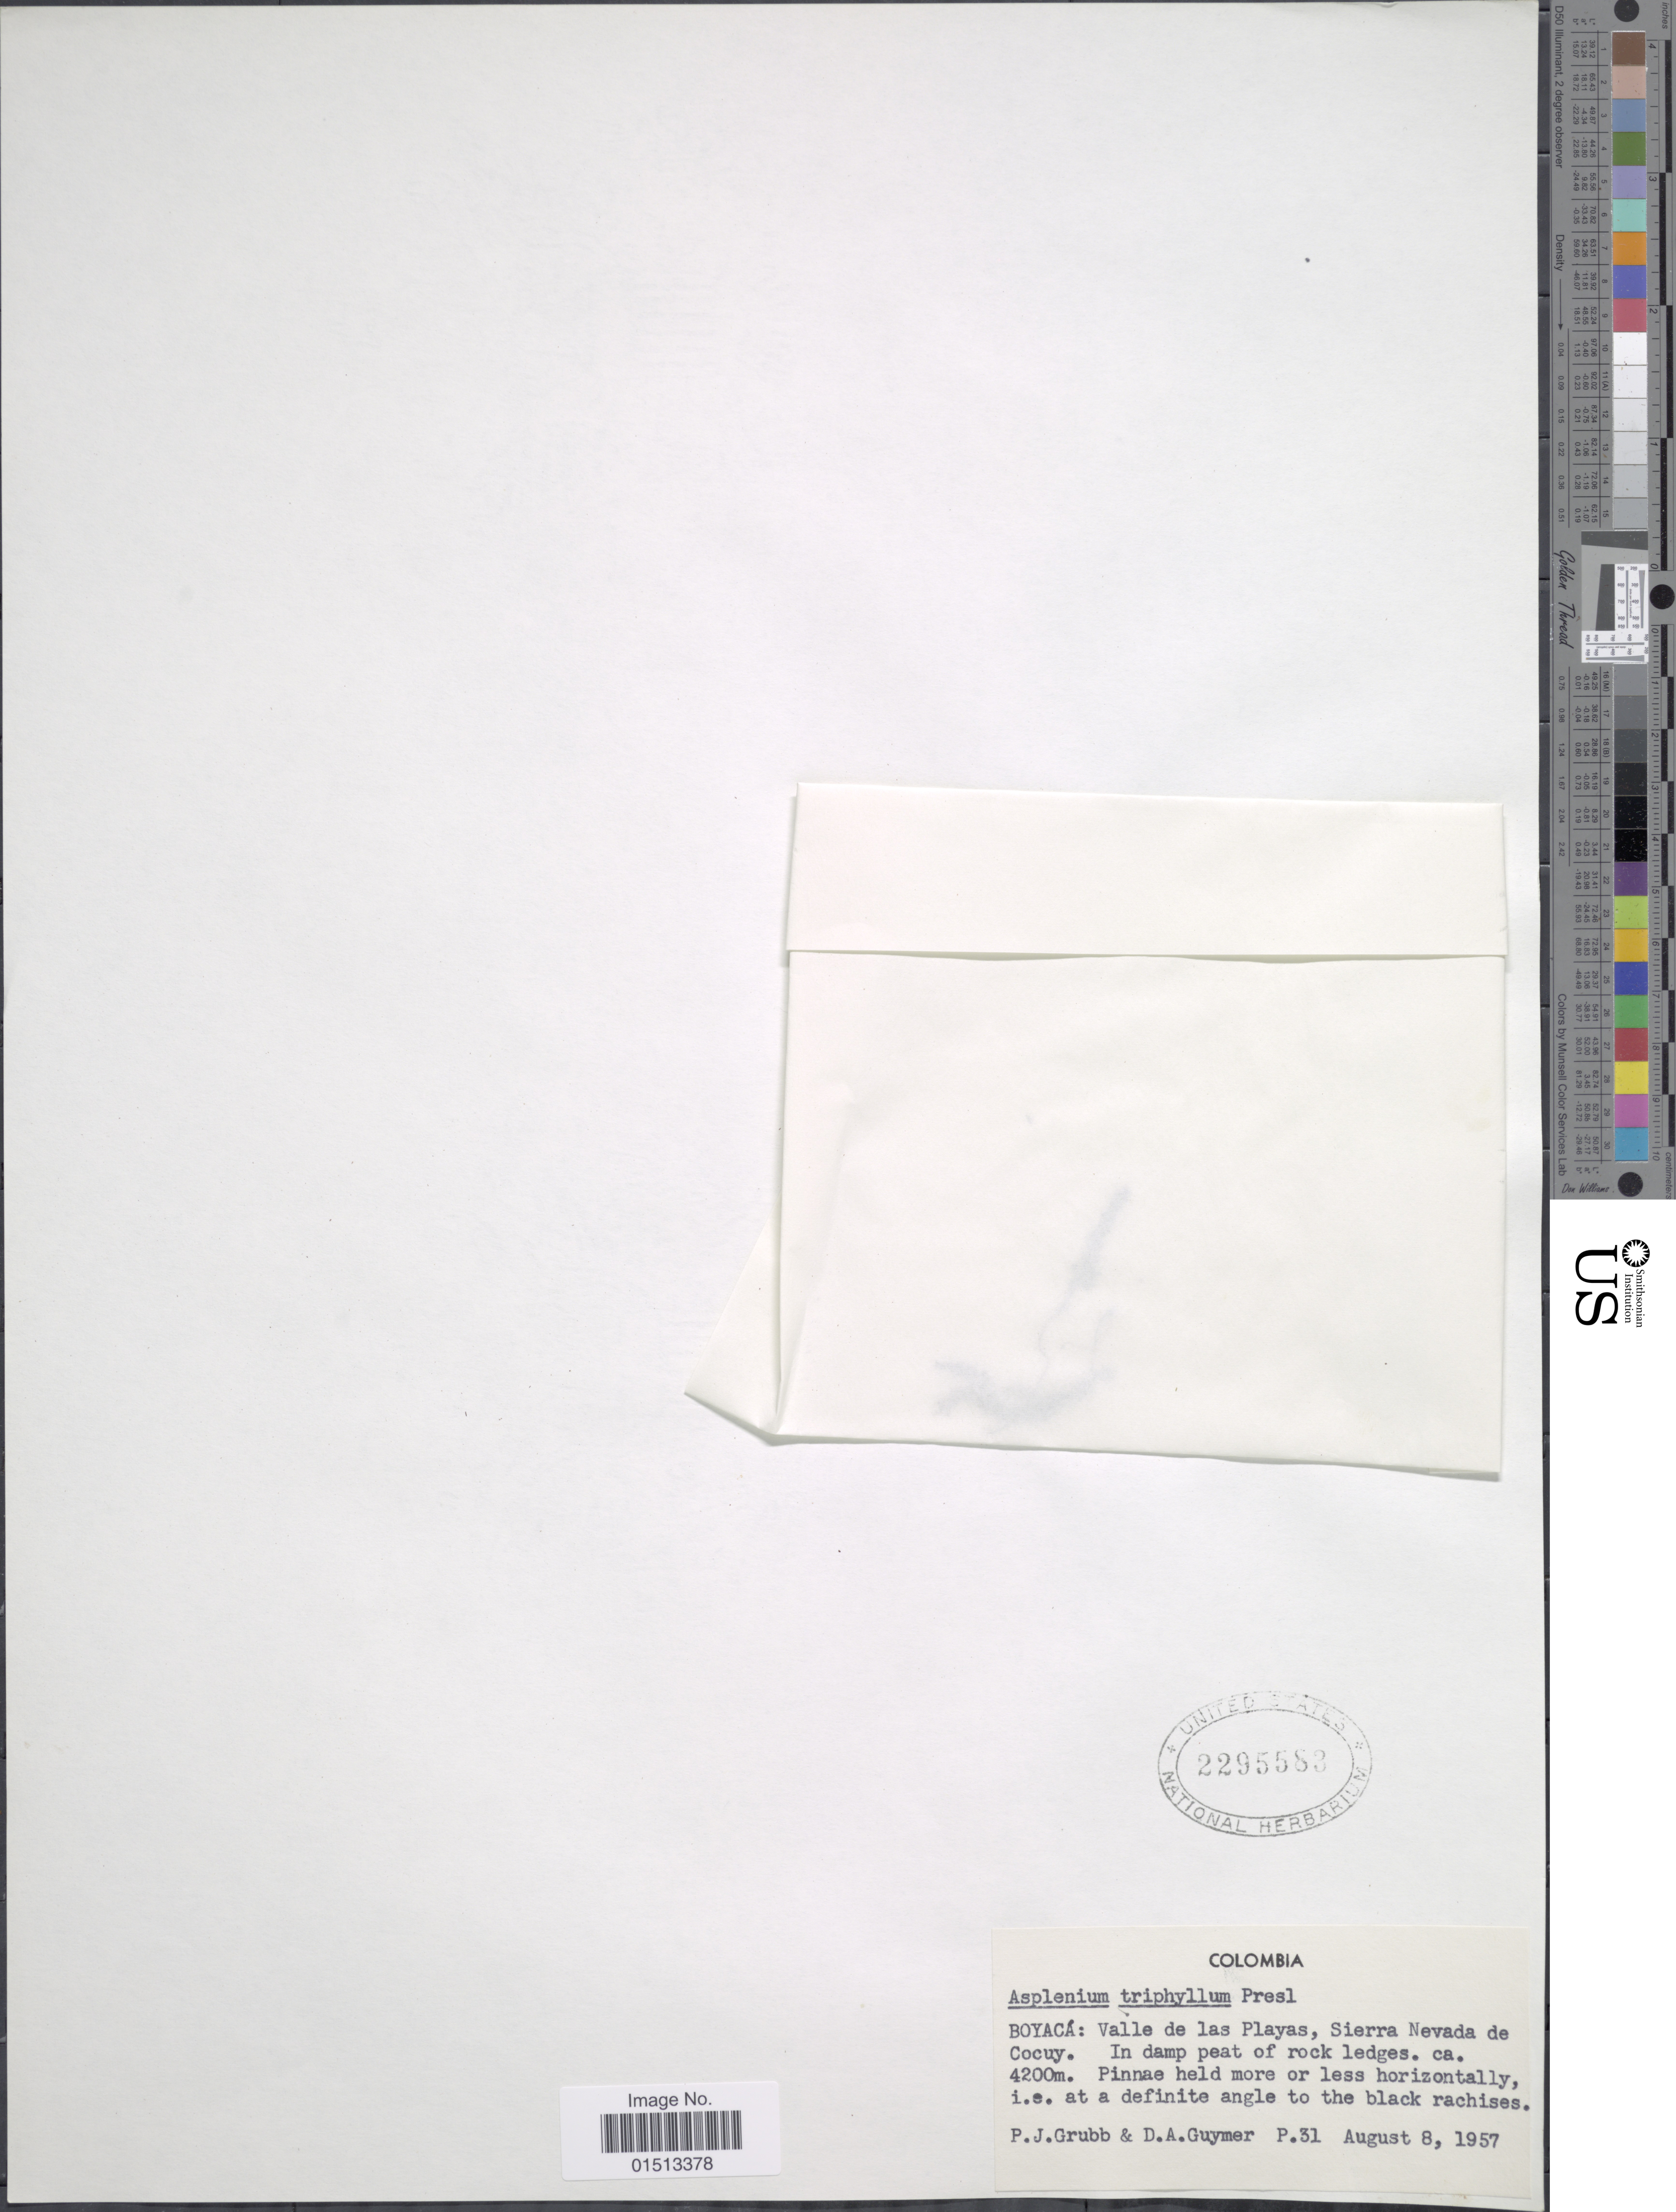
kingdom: Plantae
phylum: Tracheophyta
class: Polypodiopsida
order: Polypodiales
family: Aspleniaceae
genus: Asplenium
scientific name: Asplenium triphyllum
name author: C. Presl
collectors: P. J. Grubb & D. Guymer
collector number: P.31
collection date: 1957-08-08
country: Colombia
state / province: Boyacá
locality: Valle de las Playas, Sierra Nevada de Cocuy.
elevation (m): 4200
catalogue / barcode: US 2295583